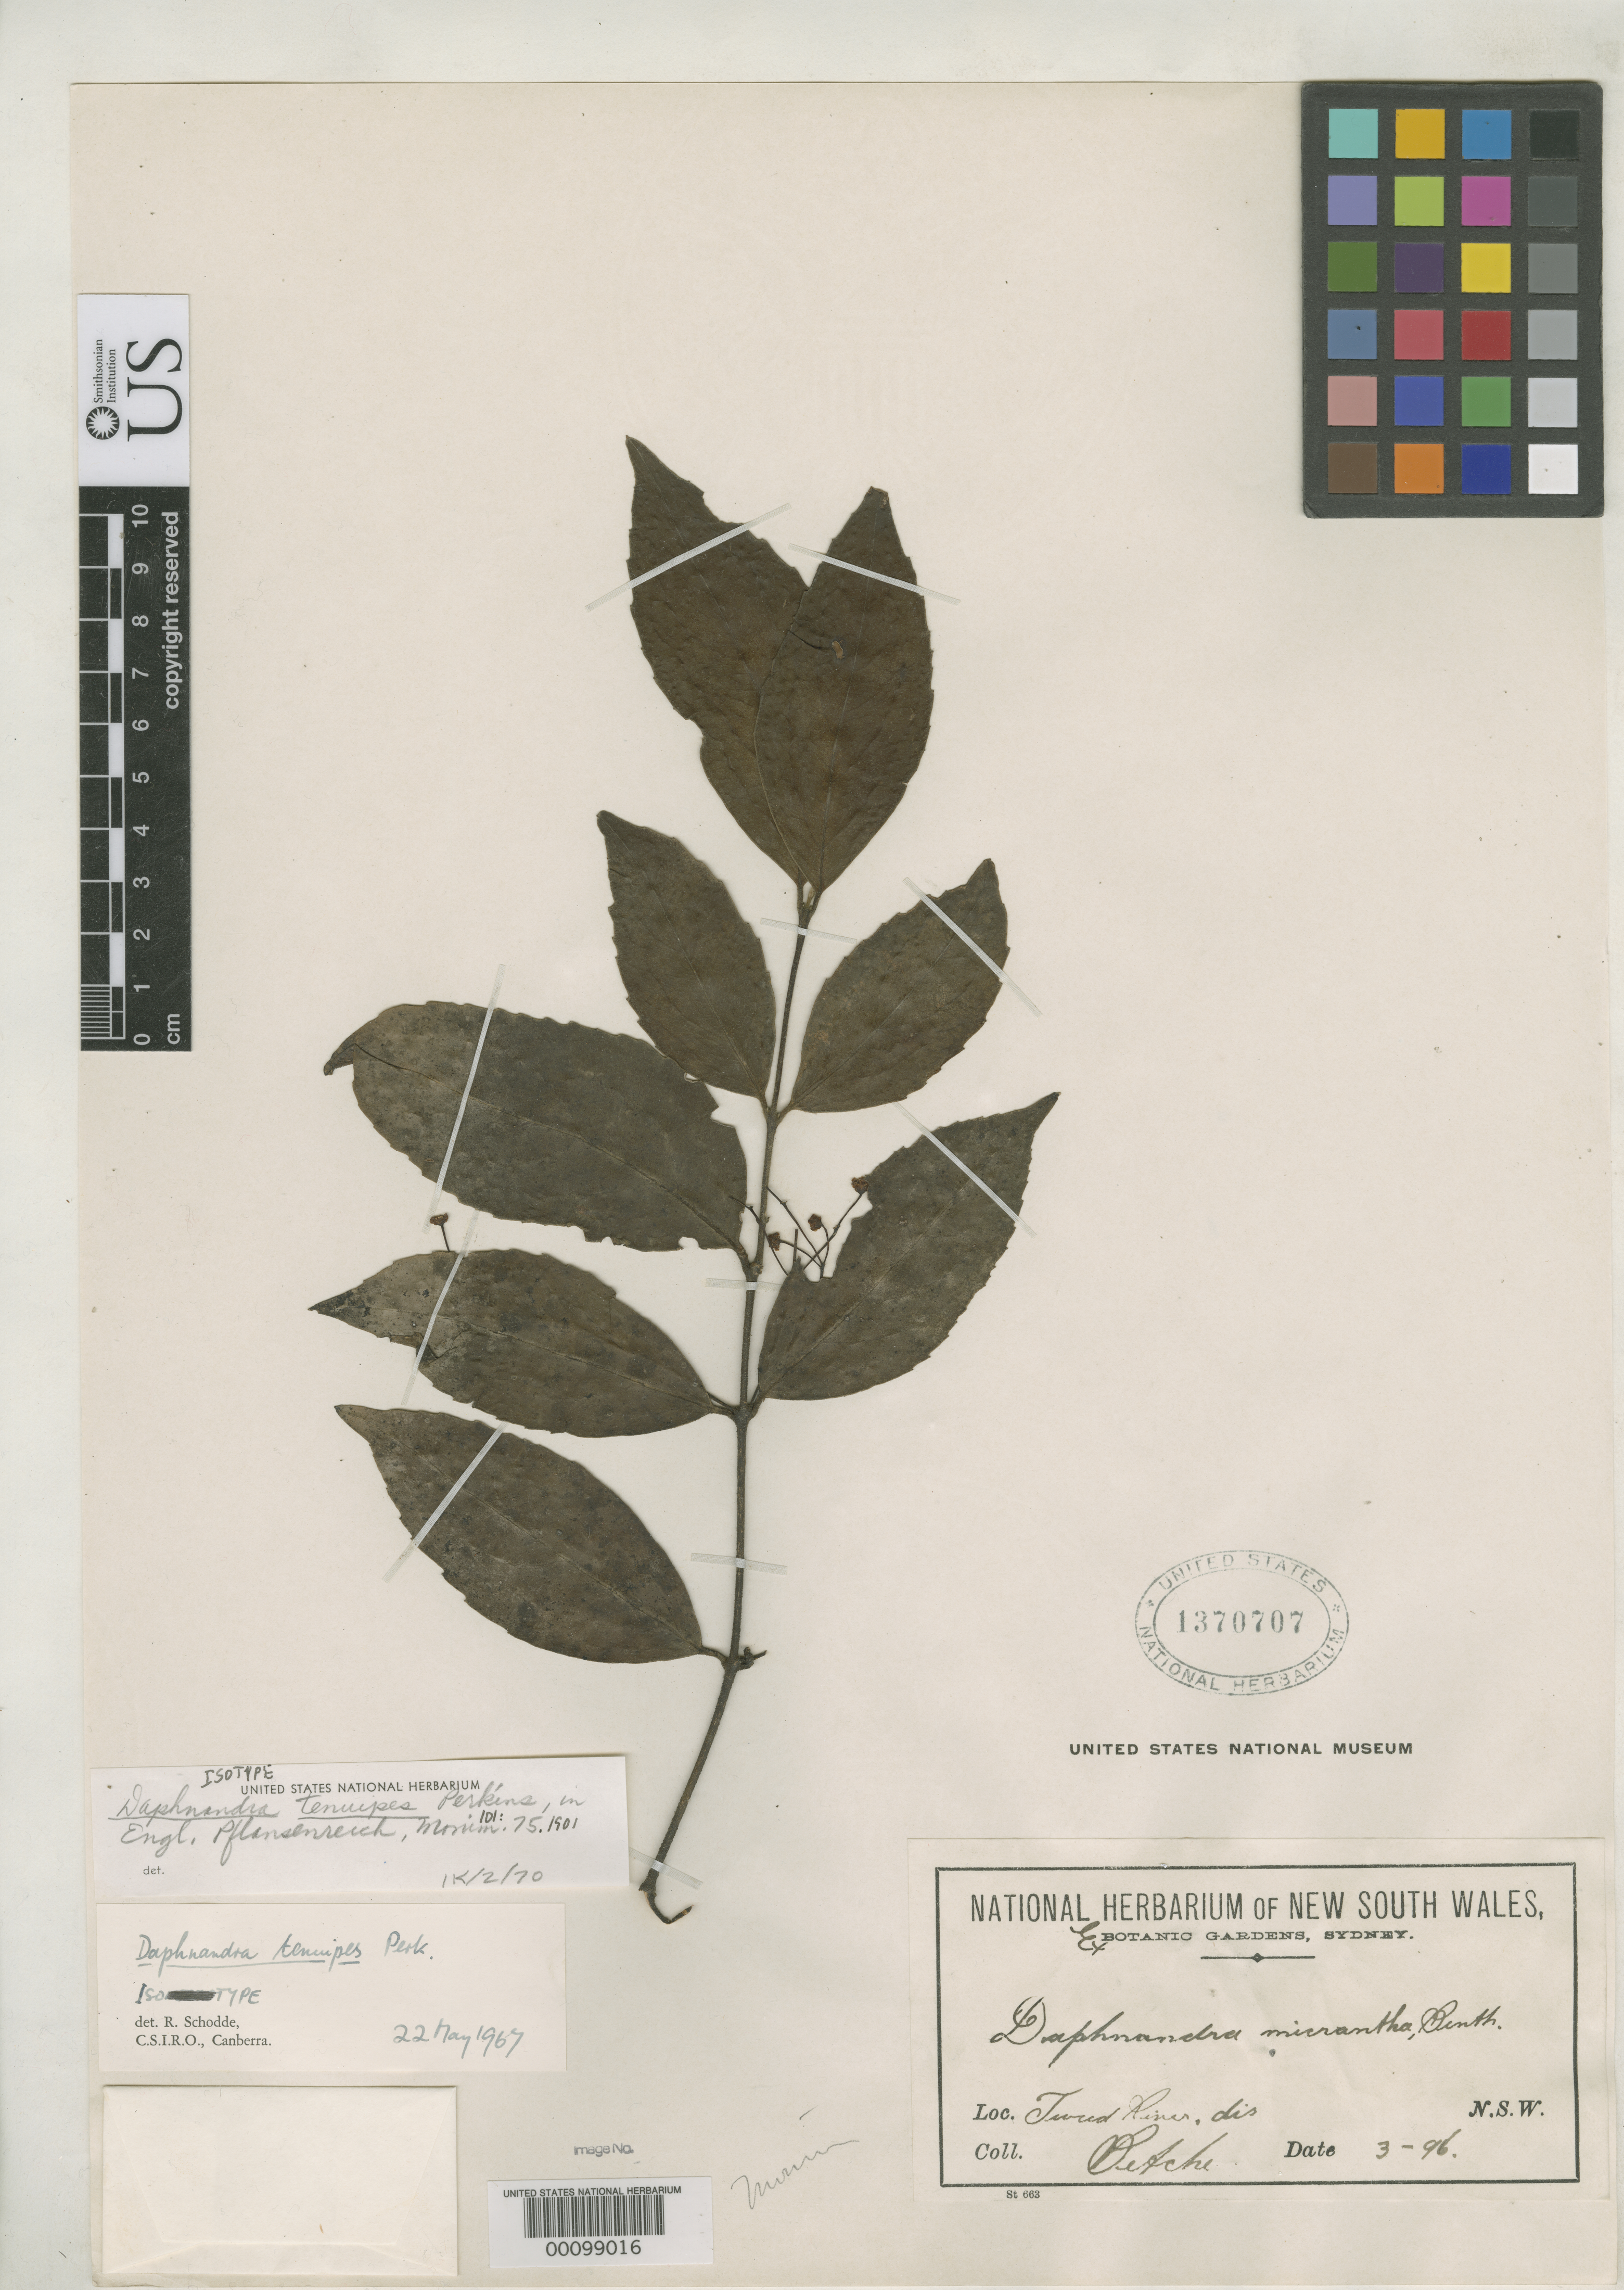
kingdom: Plantae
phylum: Tracheophyta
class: Magnoliopsida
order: Laurales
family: Atherospermataceae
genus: Daphnandra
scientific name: Daphnandra tenuipes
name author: Perkins in Engl.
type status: Isotype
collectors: G. Betche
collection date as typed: Mar 1896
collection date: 1896-03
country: Australia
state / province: New South Wales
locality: Tweed River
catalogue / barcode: US 1370707